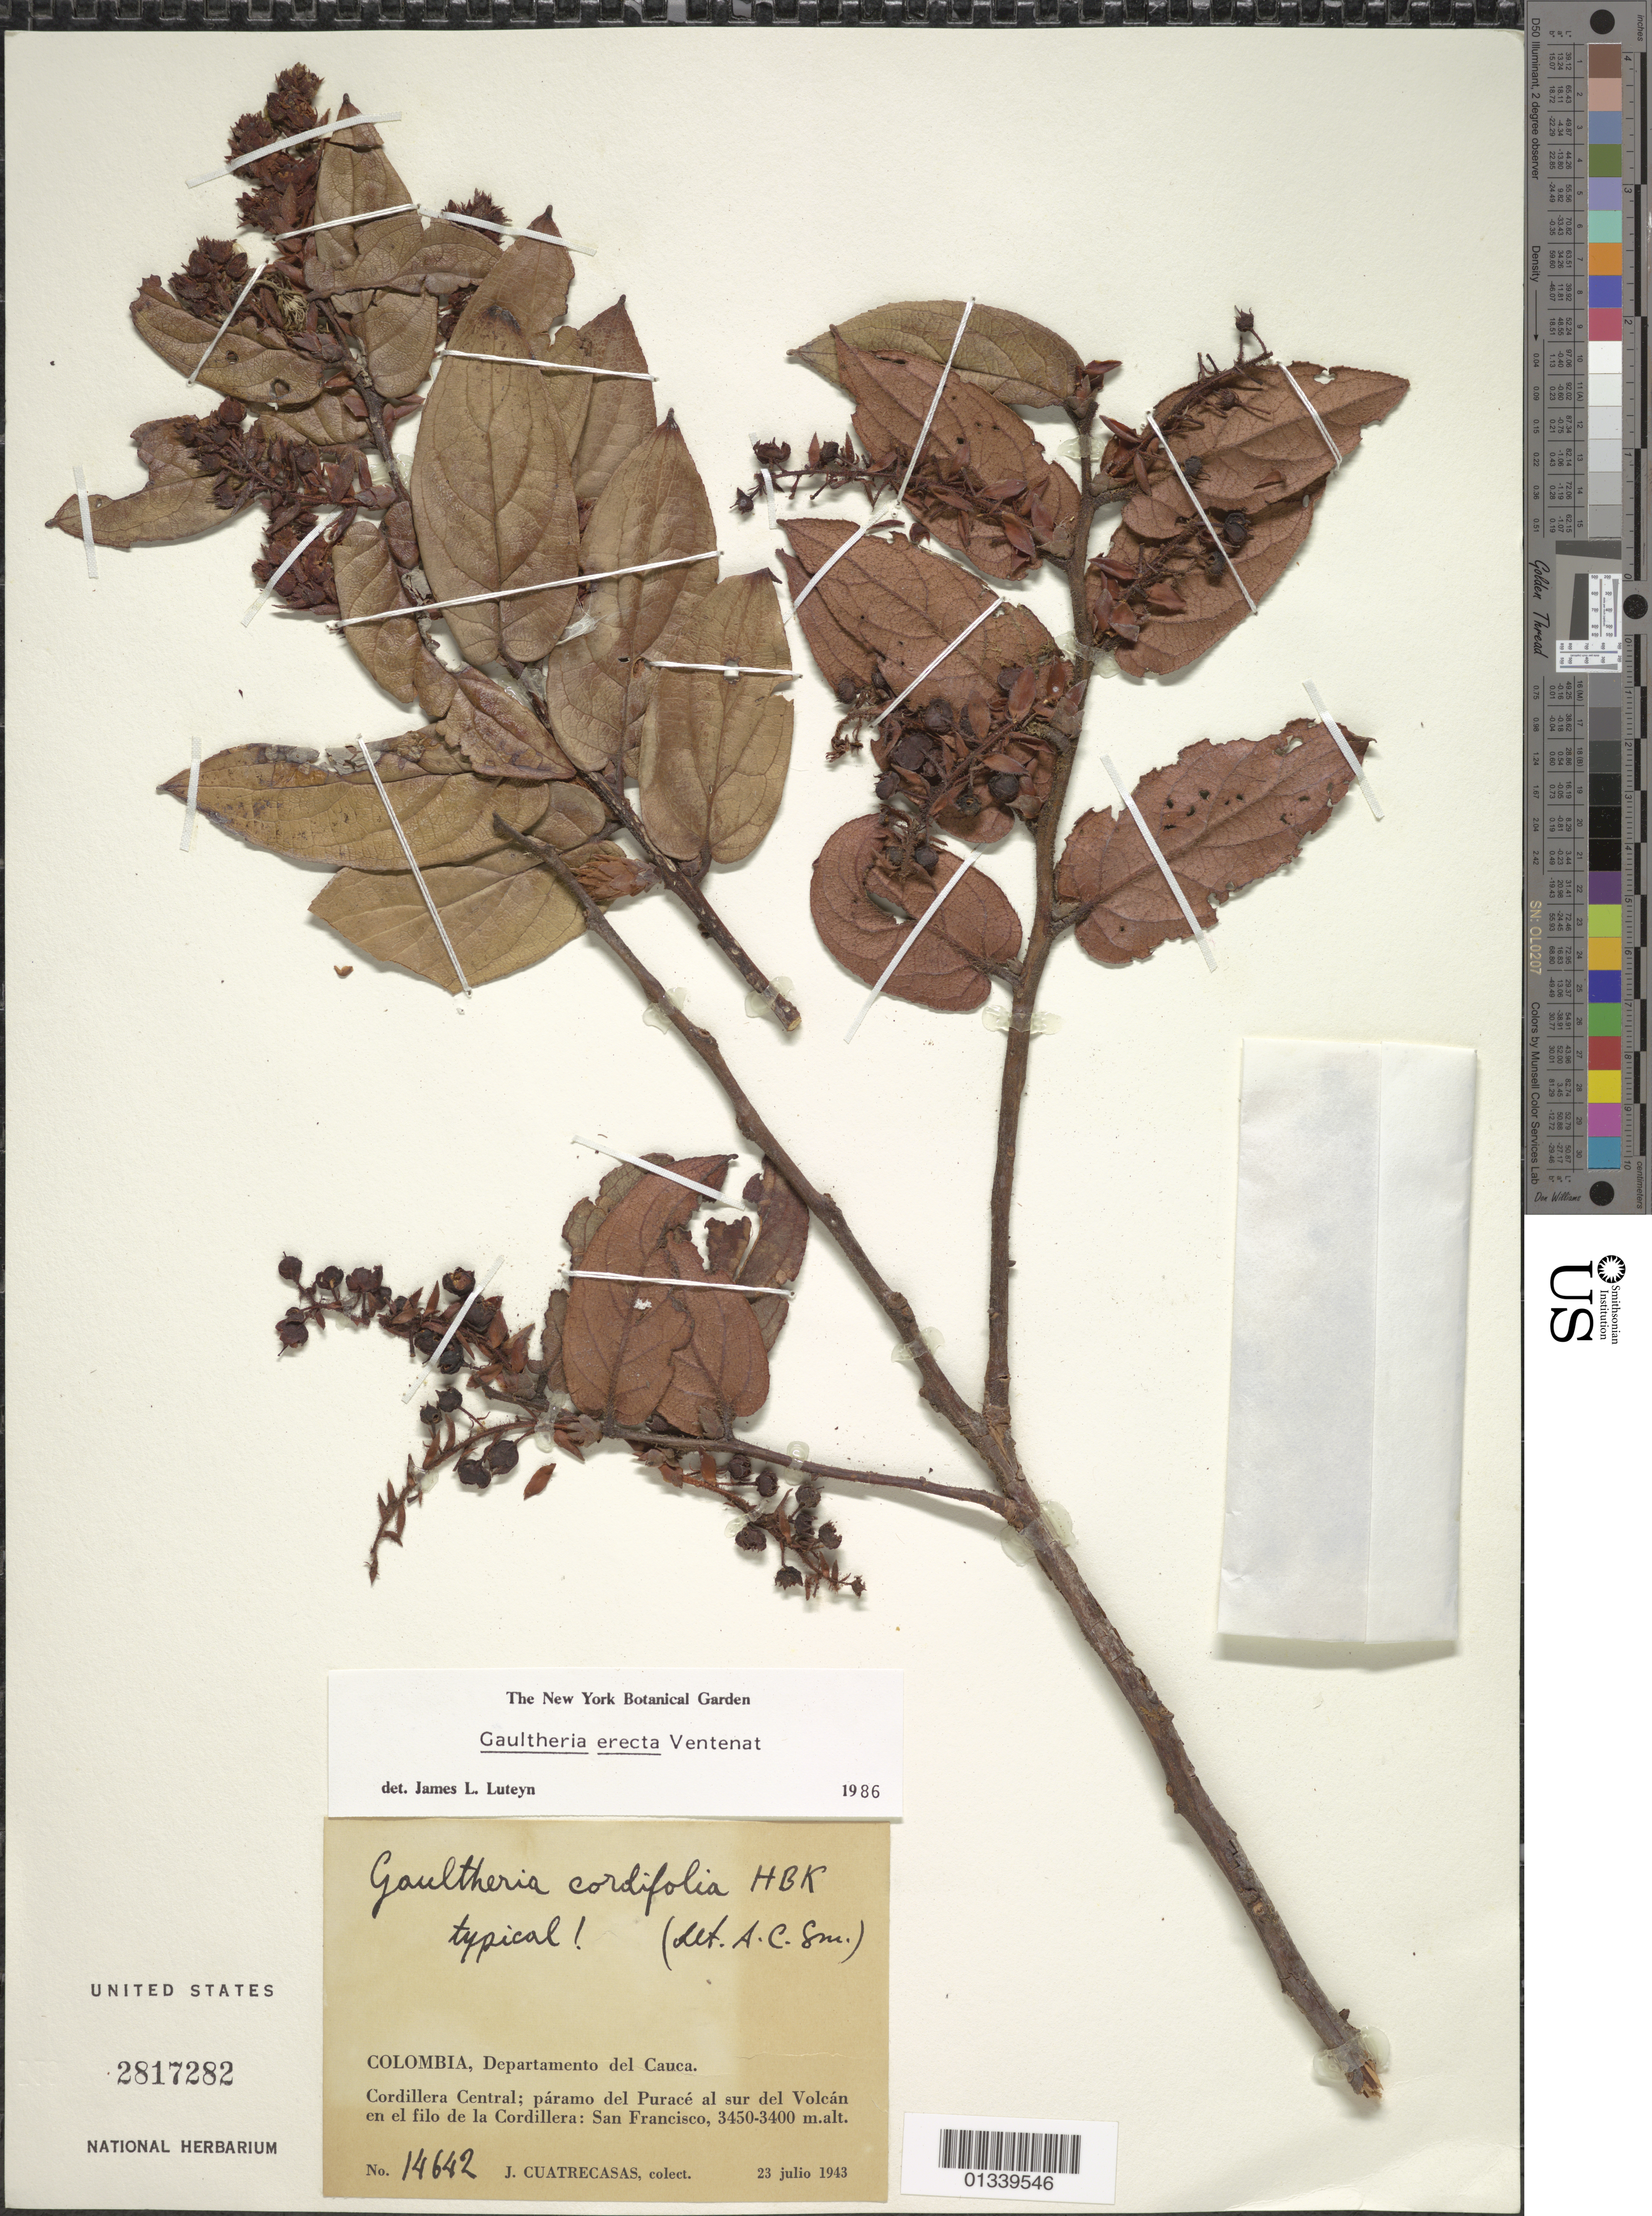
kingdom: Plantae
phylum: Tracheophyta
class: Magnoliopsida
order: Ericales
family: Ericaceae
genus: Gaultheria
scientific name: Gaultheria cordifolia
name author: Kunth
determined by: Smith, A. C.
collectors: J. Cuatrecasas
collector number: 14642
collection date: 1943-07-23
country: Colombia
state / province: Cundinamarca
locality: Cordillera Central; paramo del Purace al sur del Volcan en el filo de la Cordillera: San Francisco.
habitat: Tropical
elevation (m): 3400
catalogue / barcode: US 2817282